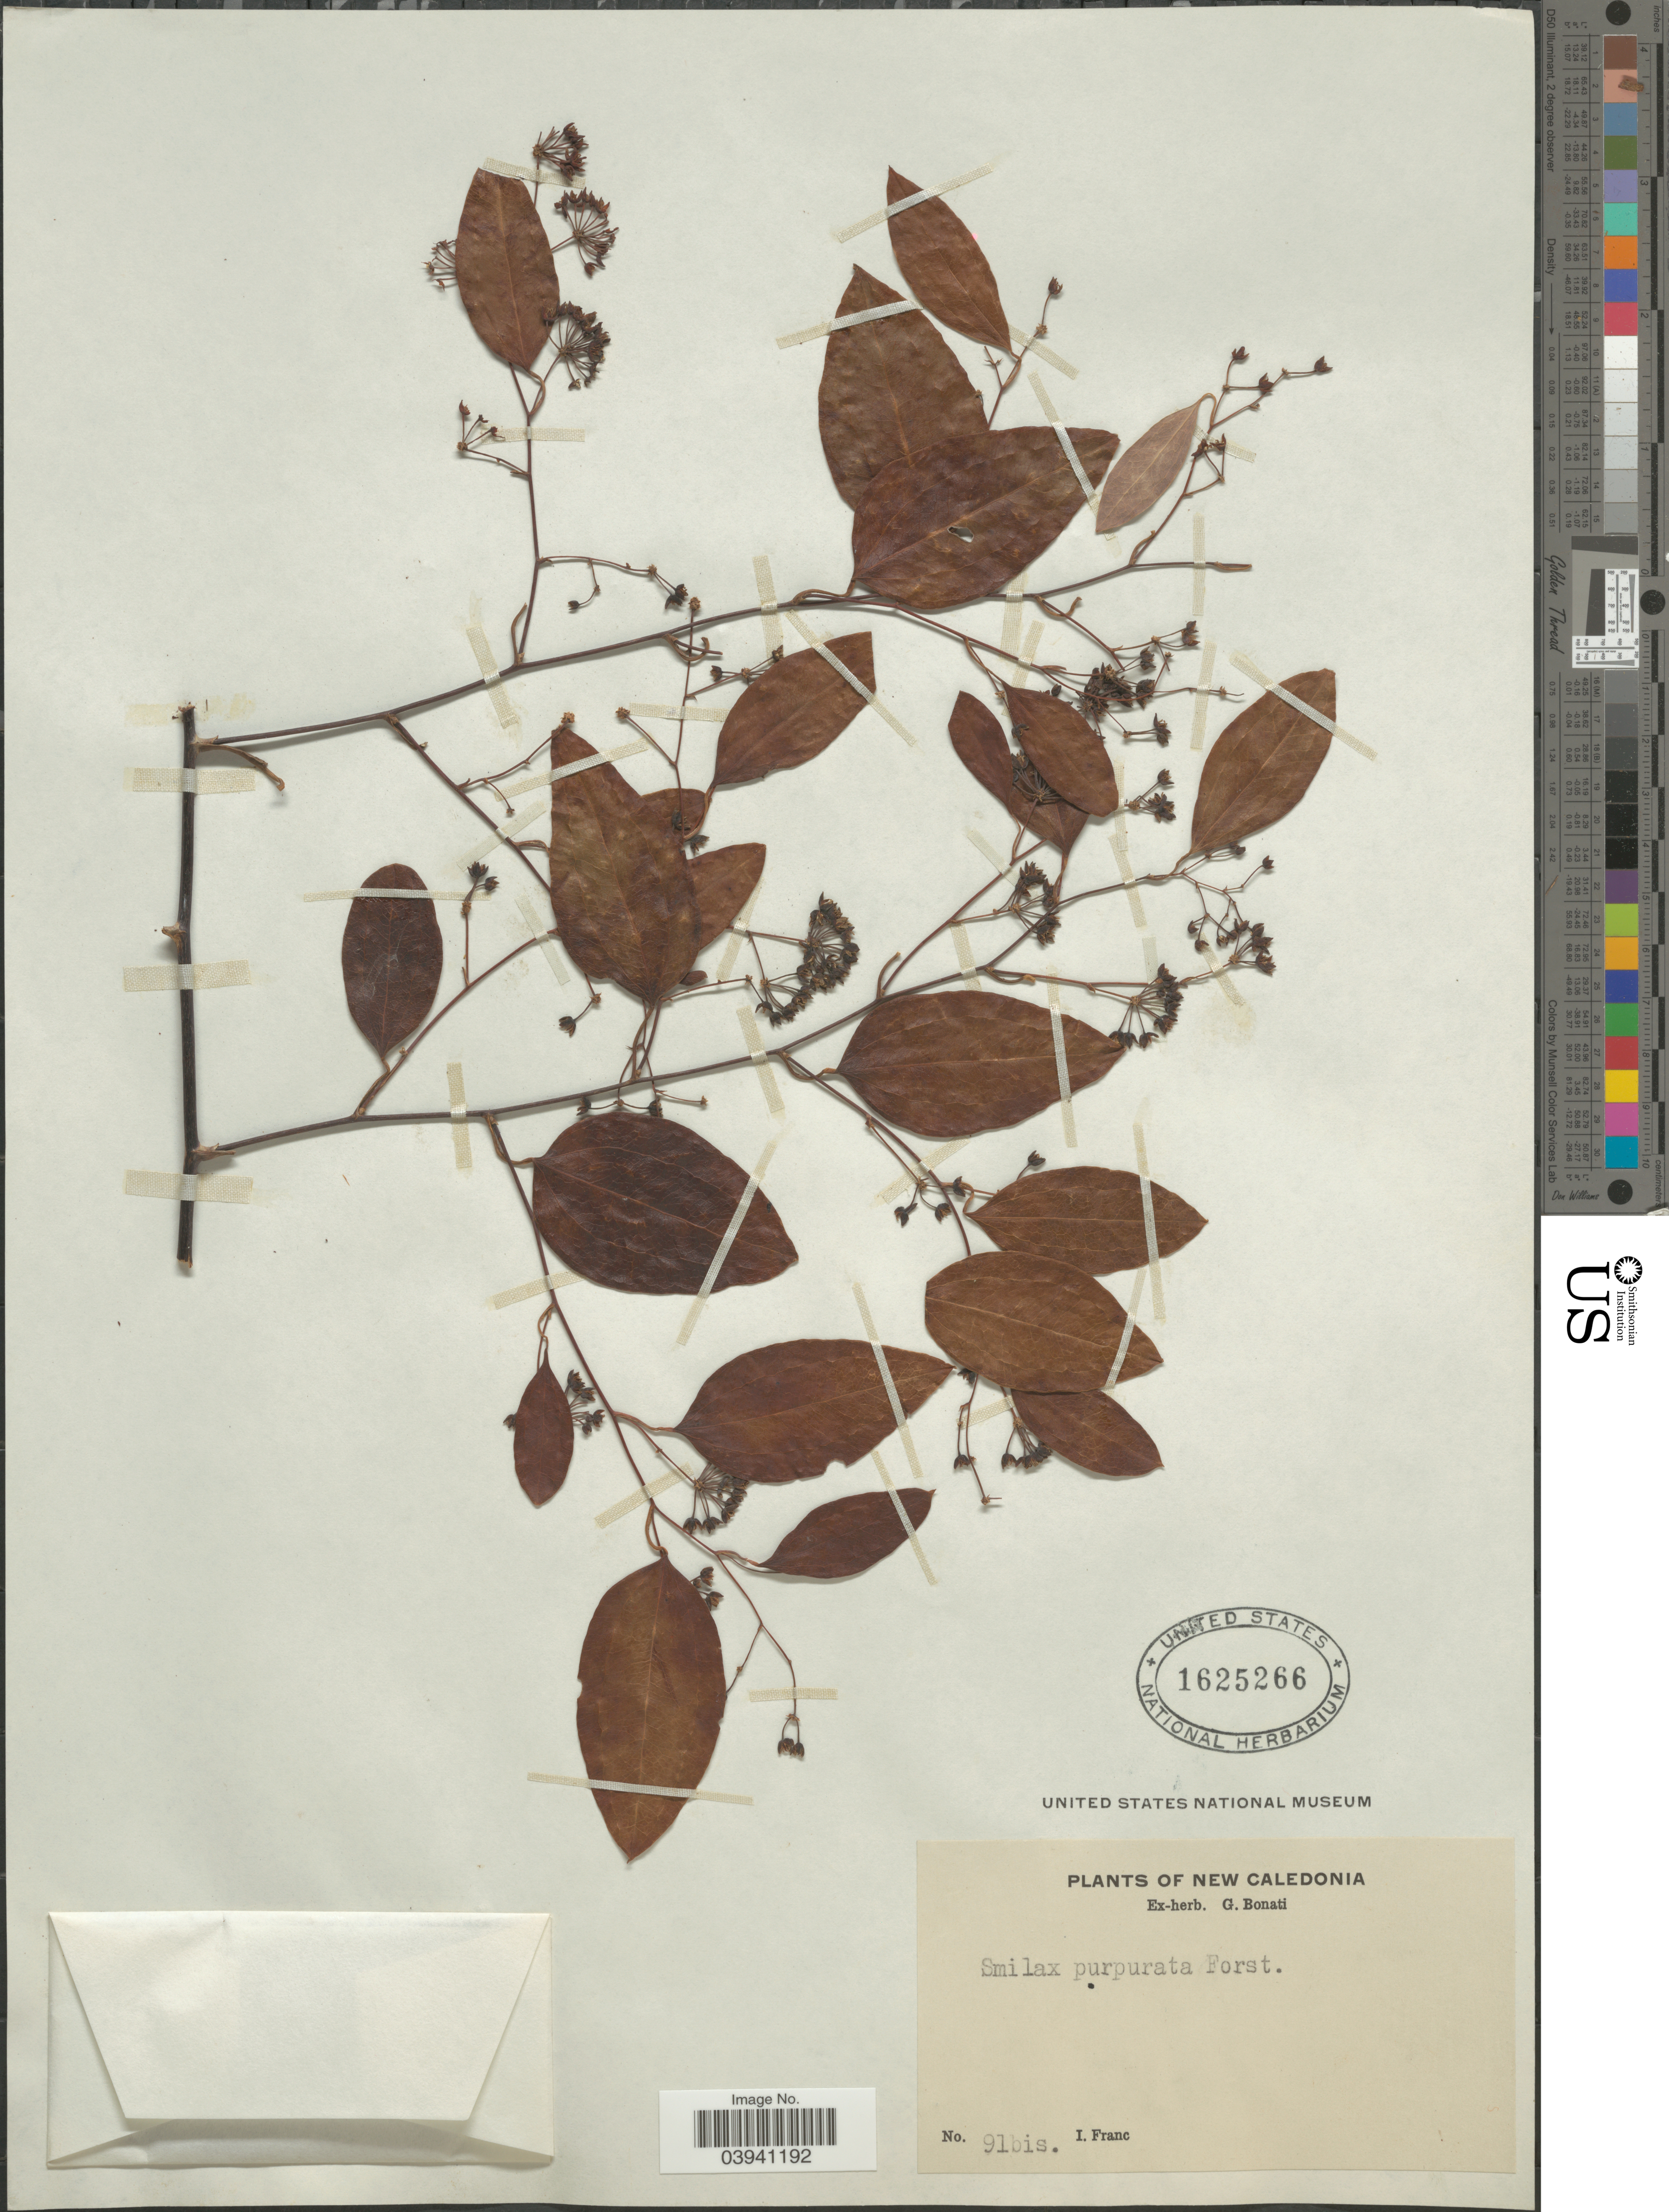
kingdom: Plantae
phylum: Tracheophyta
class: Liliopsida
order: Liliales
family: Smilacaceae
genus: Smilax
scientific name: Smilax purpurata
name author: G. Forst.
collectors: I. Franc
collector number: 91bis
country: New Caledonia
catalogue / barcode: US 1625266